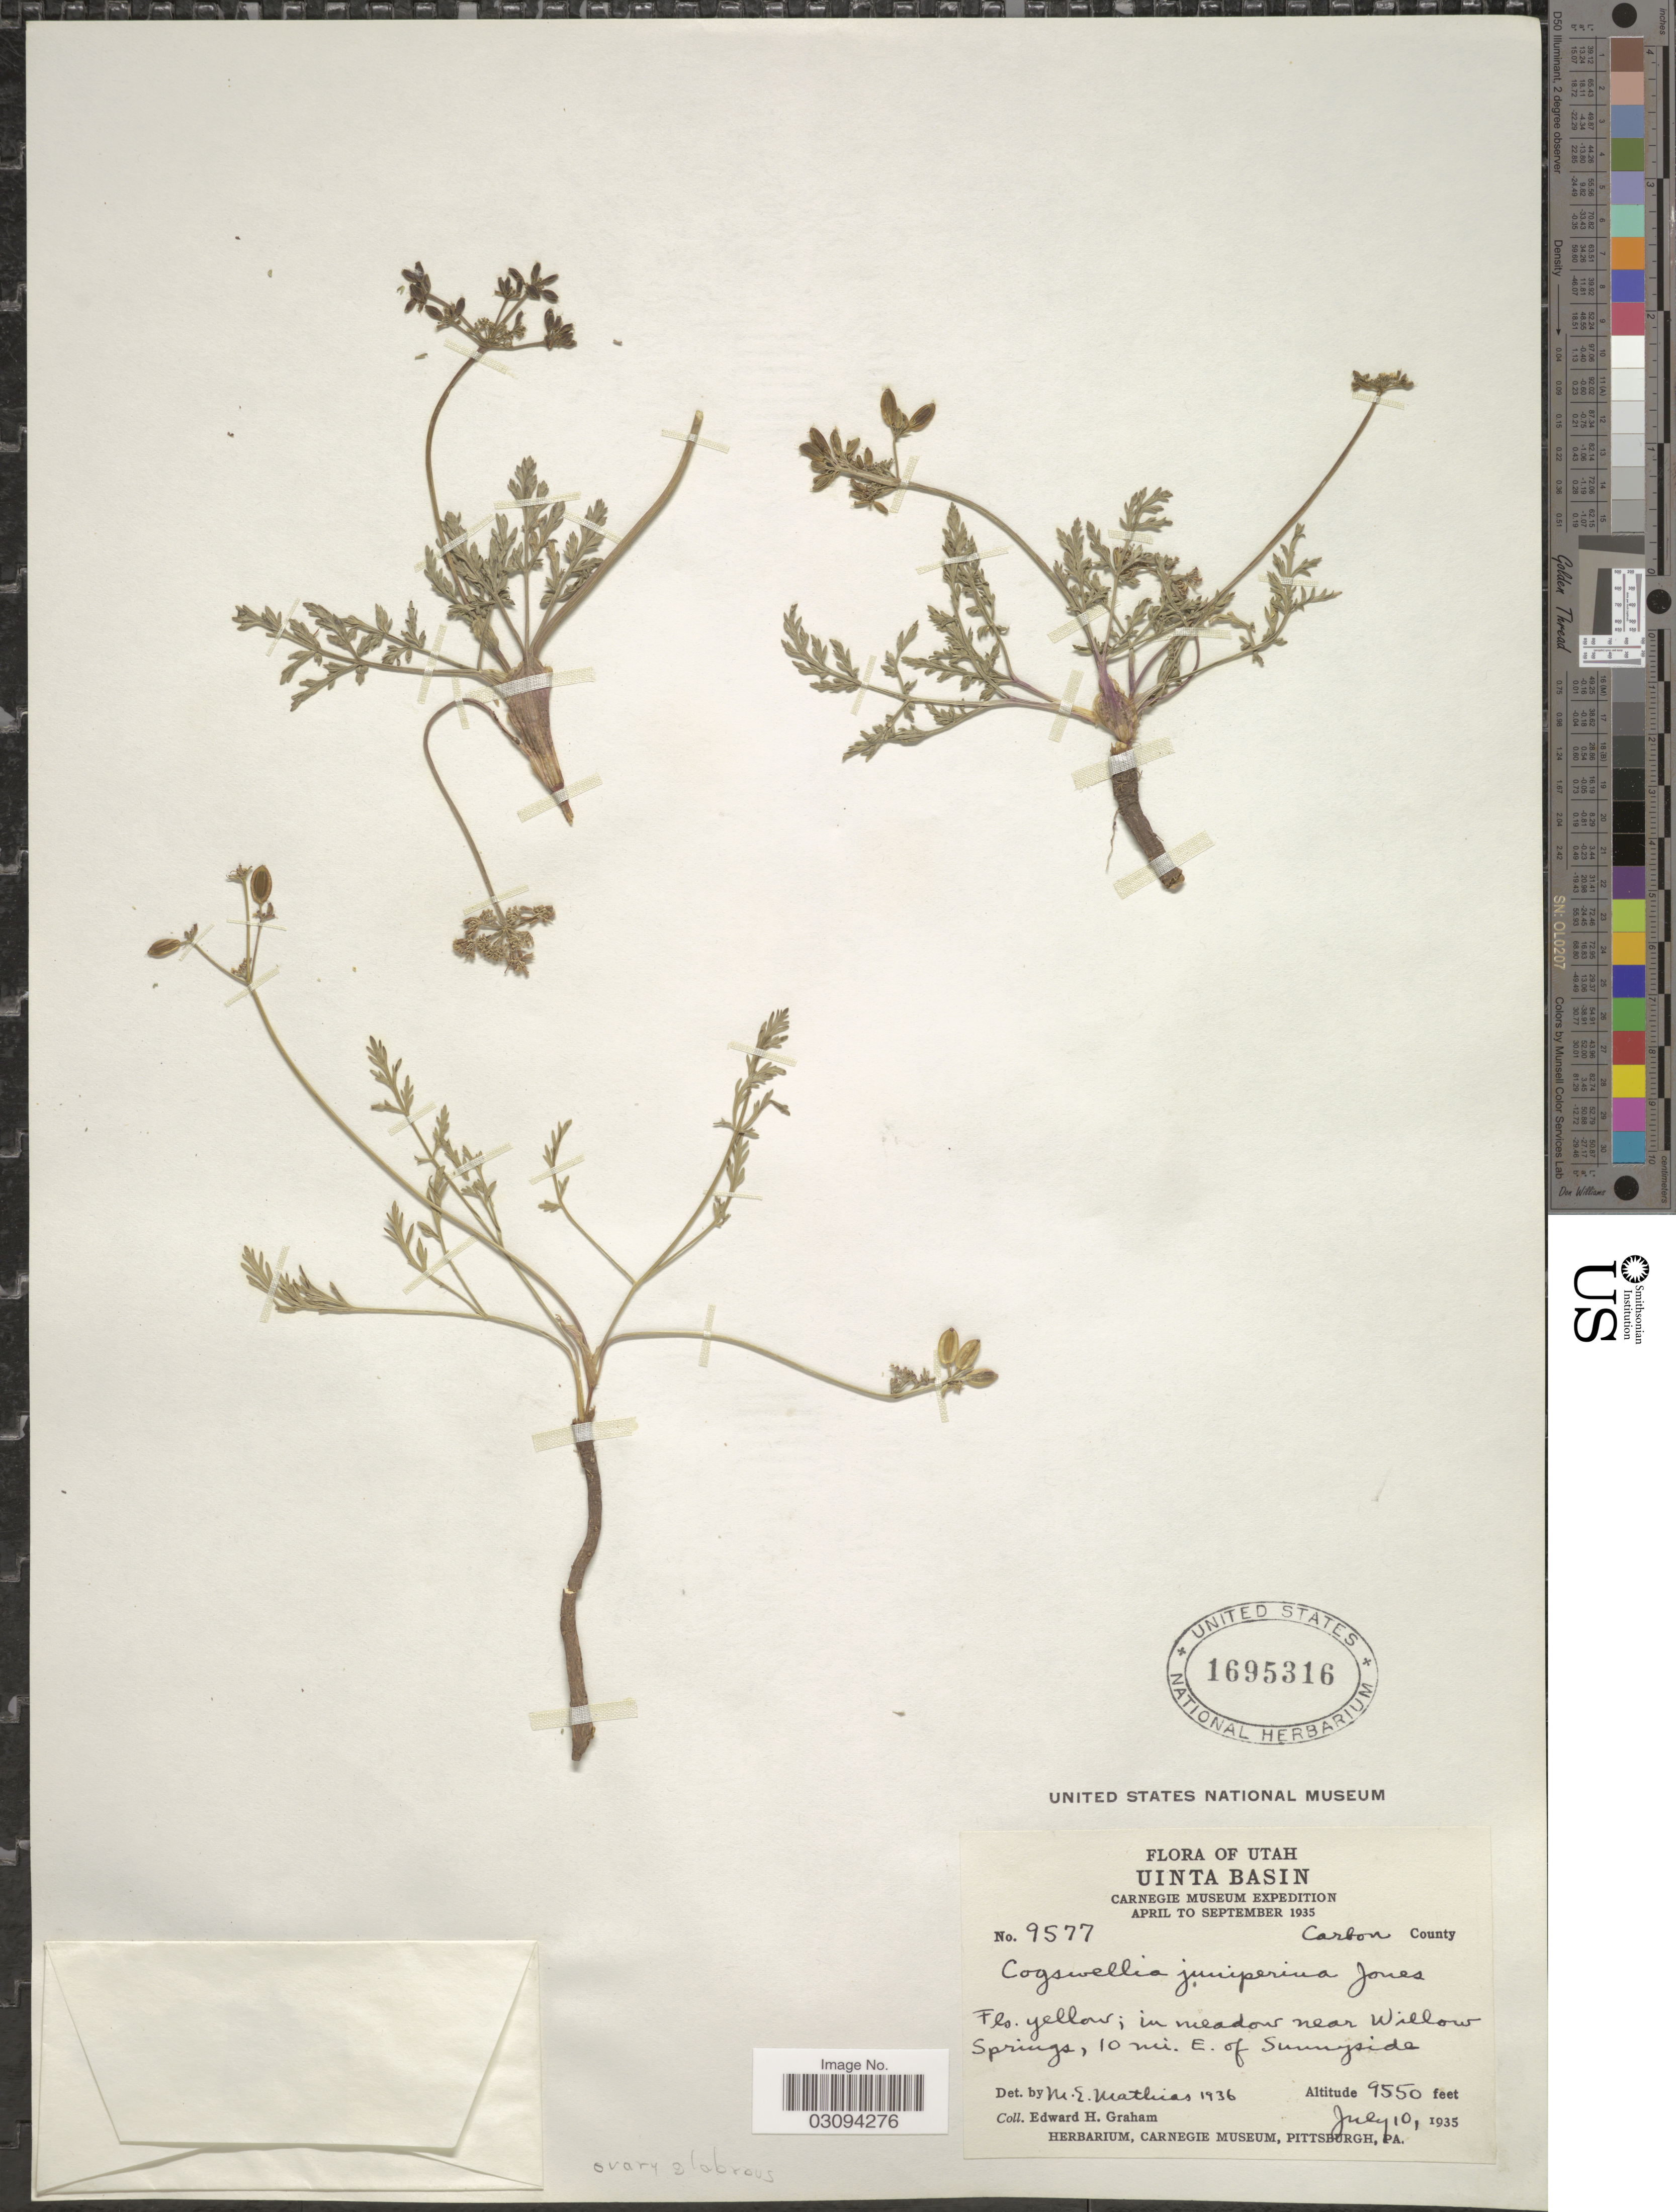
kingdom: Plantae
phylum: Tracheophyta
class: Magnoliopsida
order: Apiales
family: Apiaceae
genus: Lomatium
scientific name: Lomatium juniperinum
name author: (M.E. Jones) J.M. Coult. & Rose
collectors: E. H. Graham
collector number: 9577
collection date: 1935-07-10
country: United States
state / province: Utah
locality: Uinta Basin. Carbon County. In meadow near Willow Springs, 10 mi. E. of Sunnyside.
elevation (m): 2911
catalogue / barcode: US 1965316